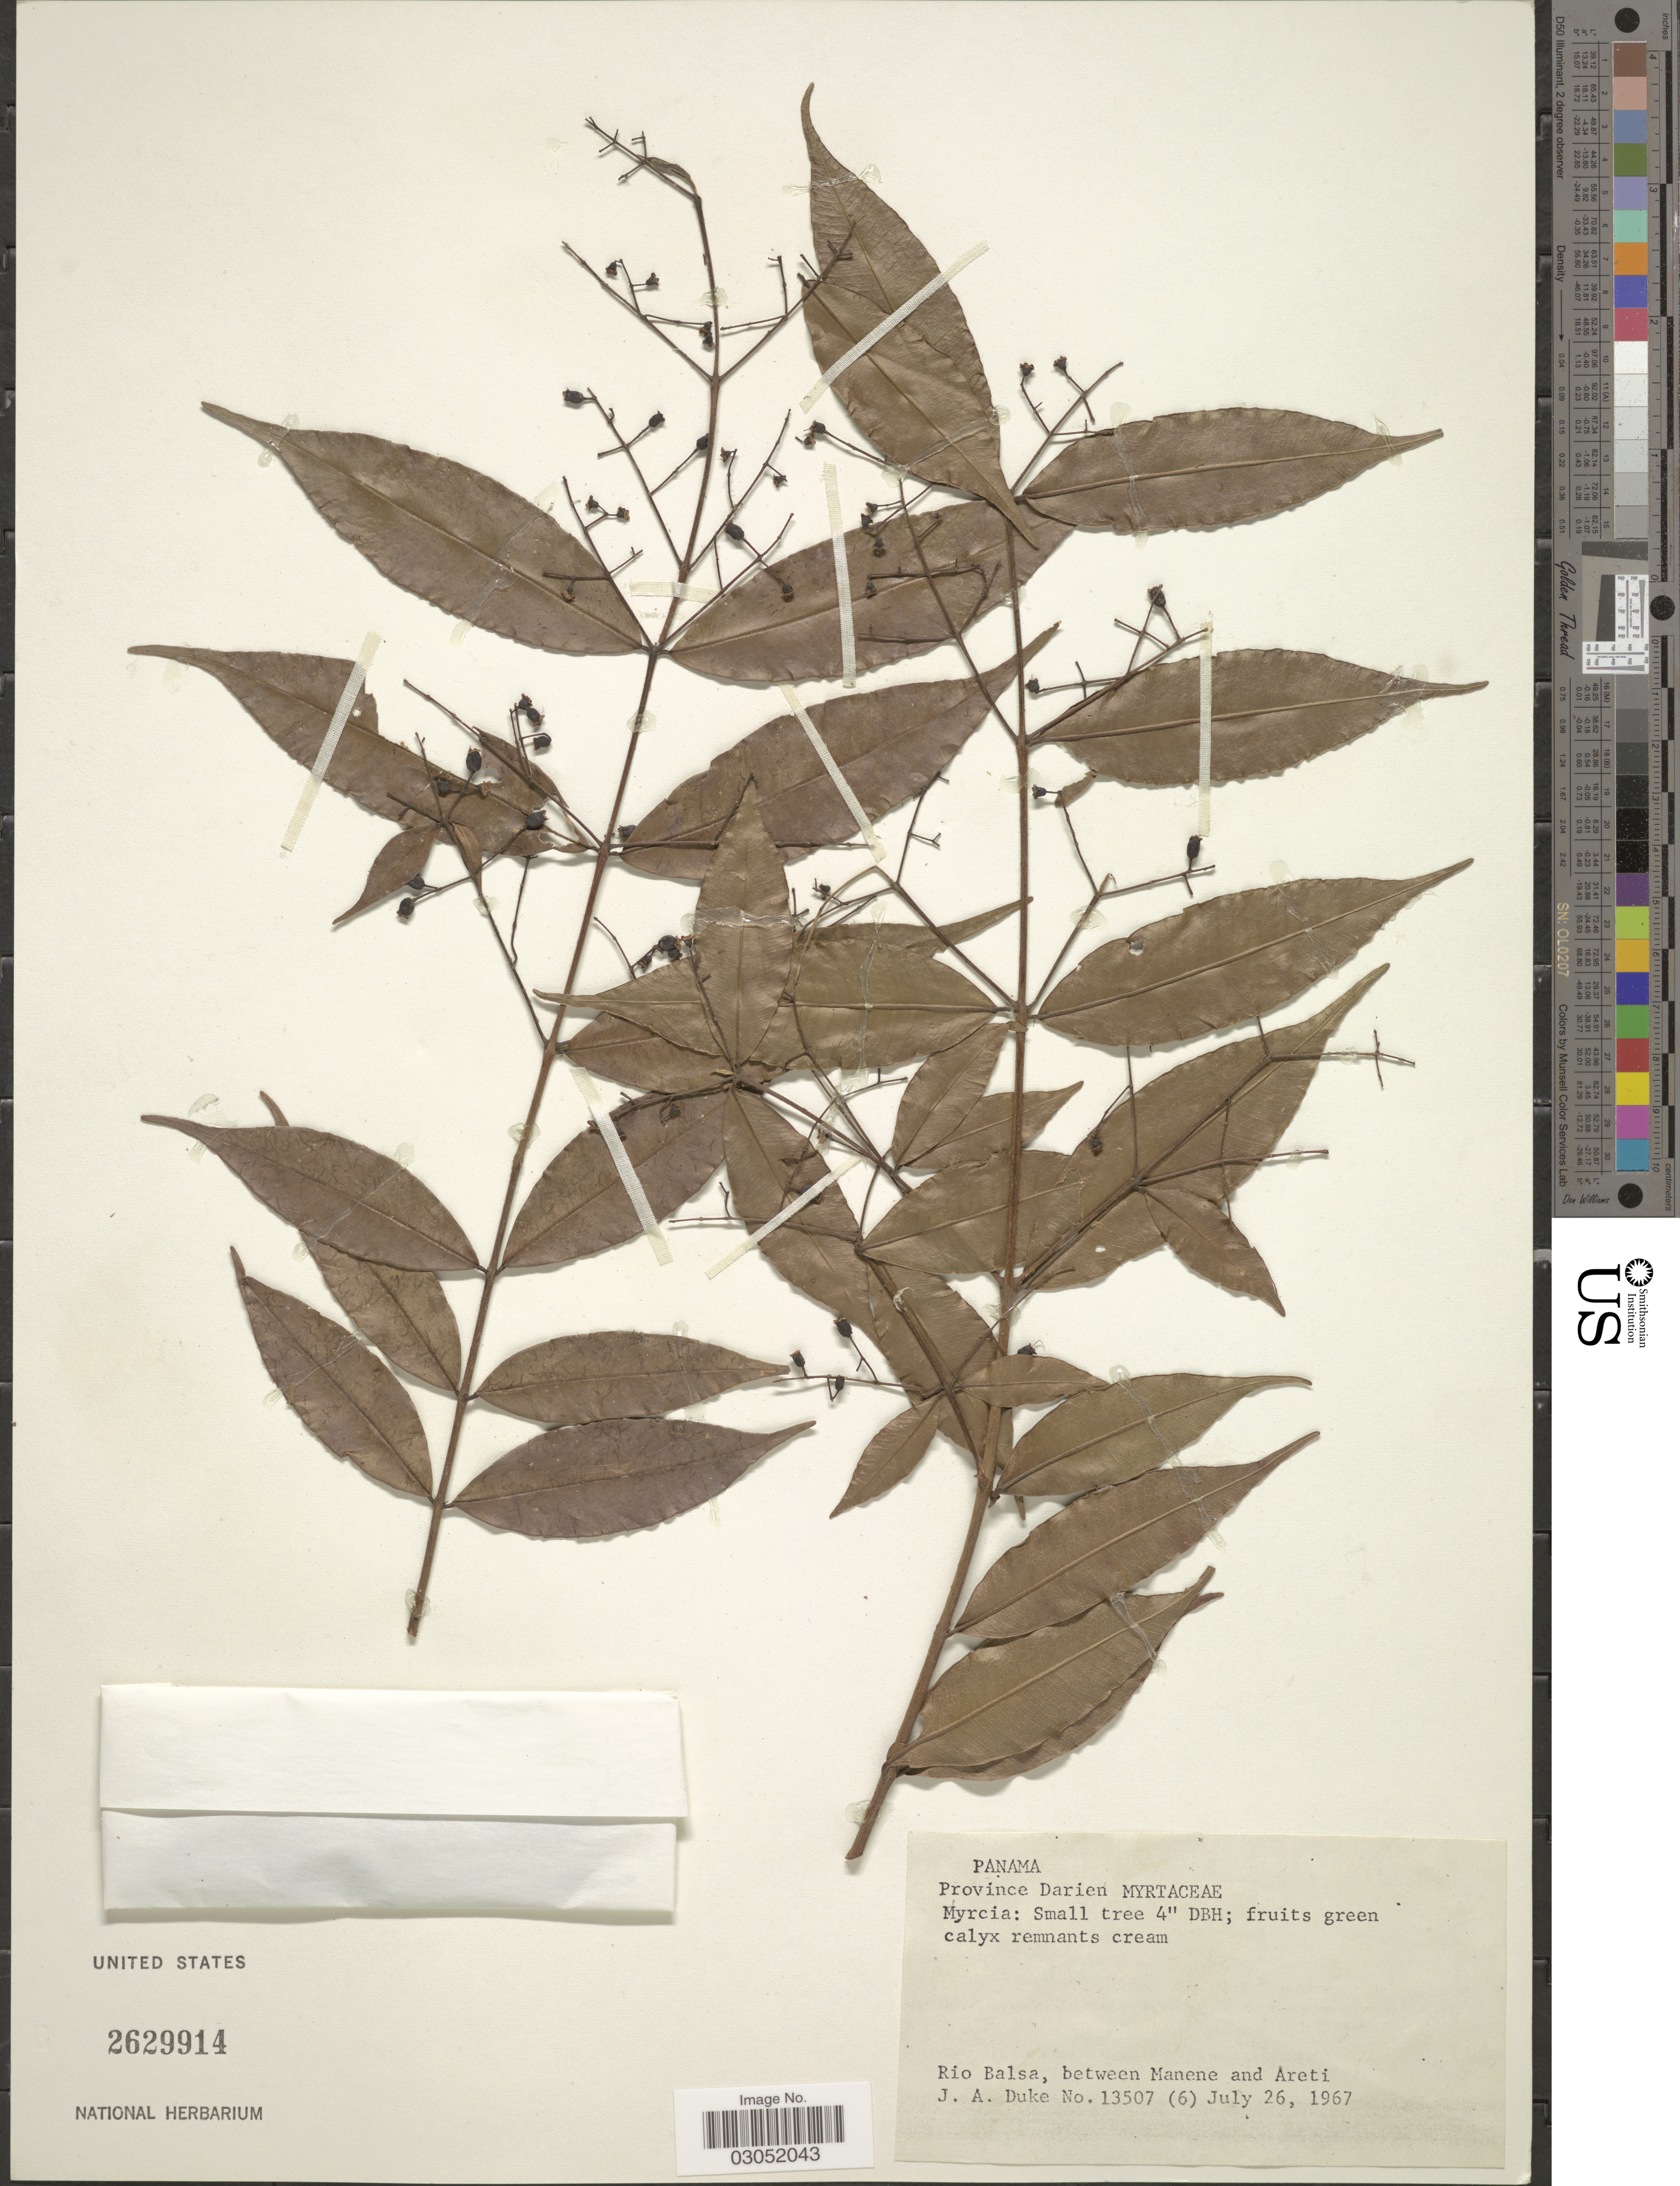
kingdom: Plantae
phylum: Tracheophyta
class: Magnoliopsida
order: Myrtales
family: Myrtaceae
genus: Myrcia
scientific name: Myrcia sp.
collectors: J. A. Duke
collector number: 13507(6)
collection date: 1967-07-26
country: Panama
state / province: Darién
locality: Rio Balsa, between Manene and Areti.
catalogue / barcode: US 2629914